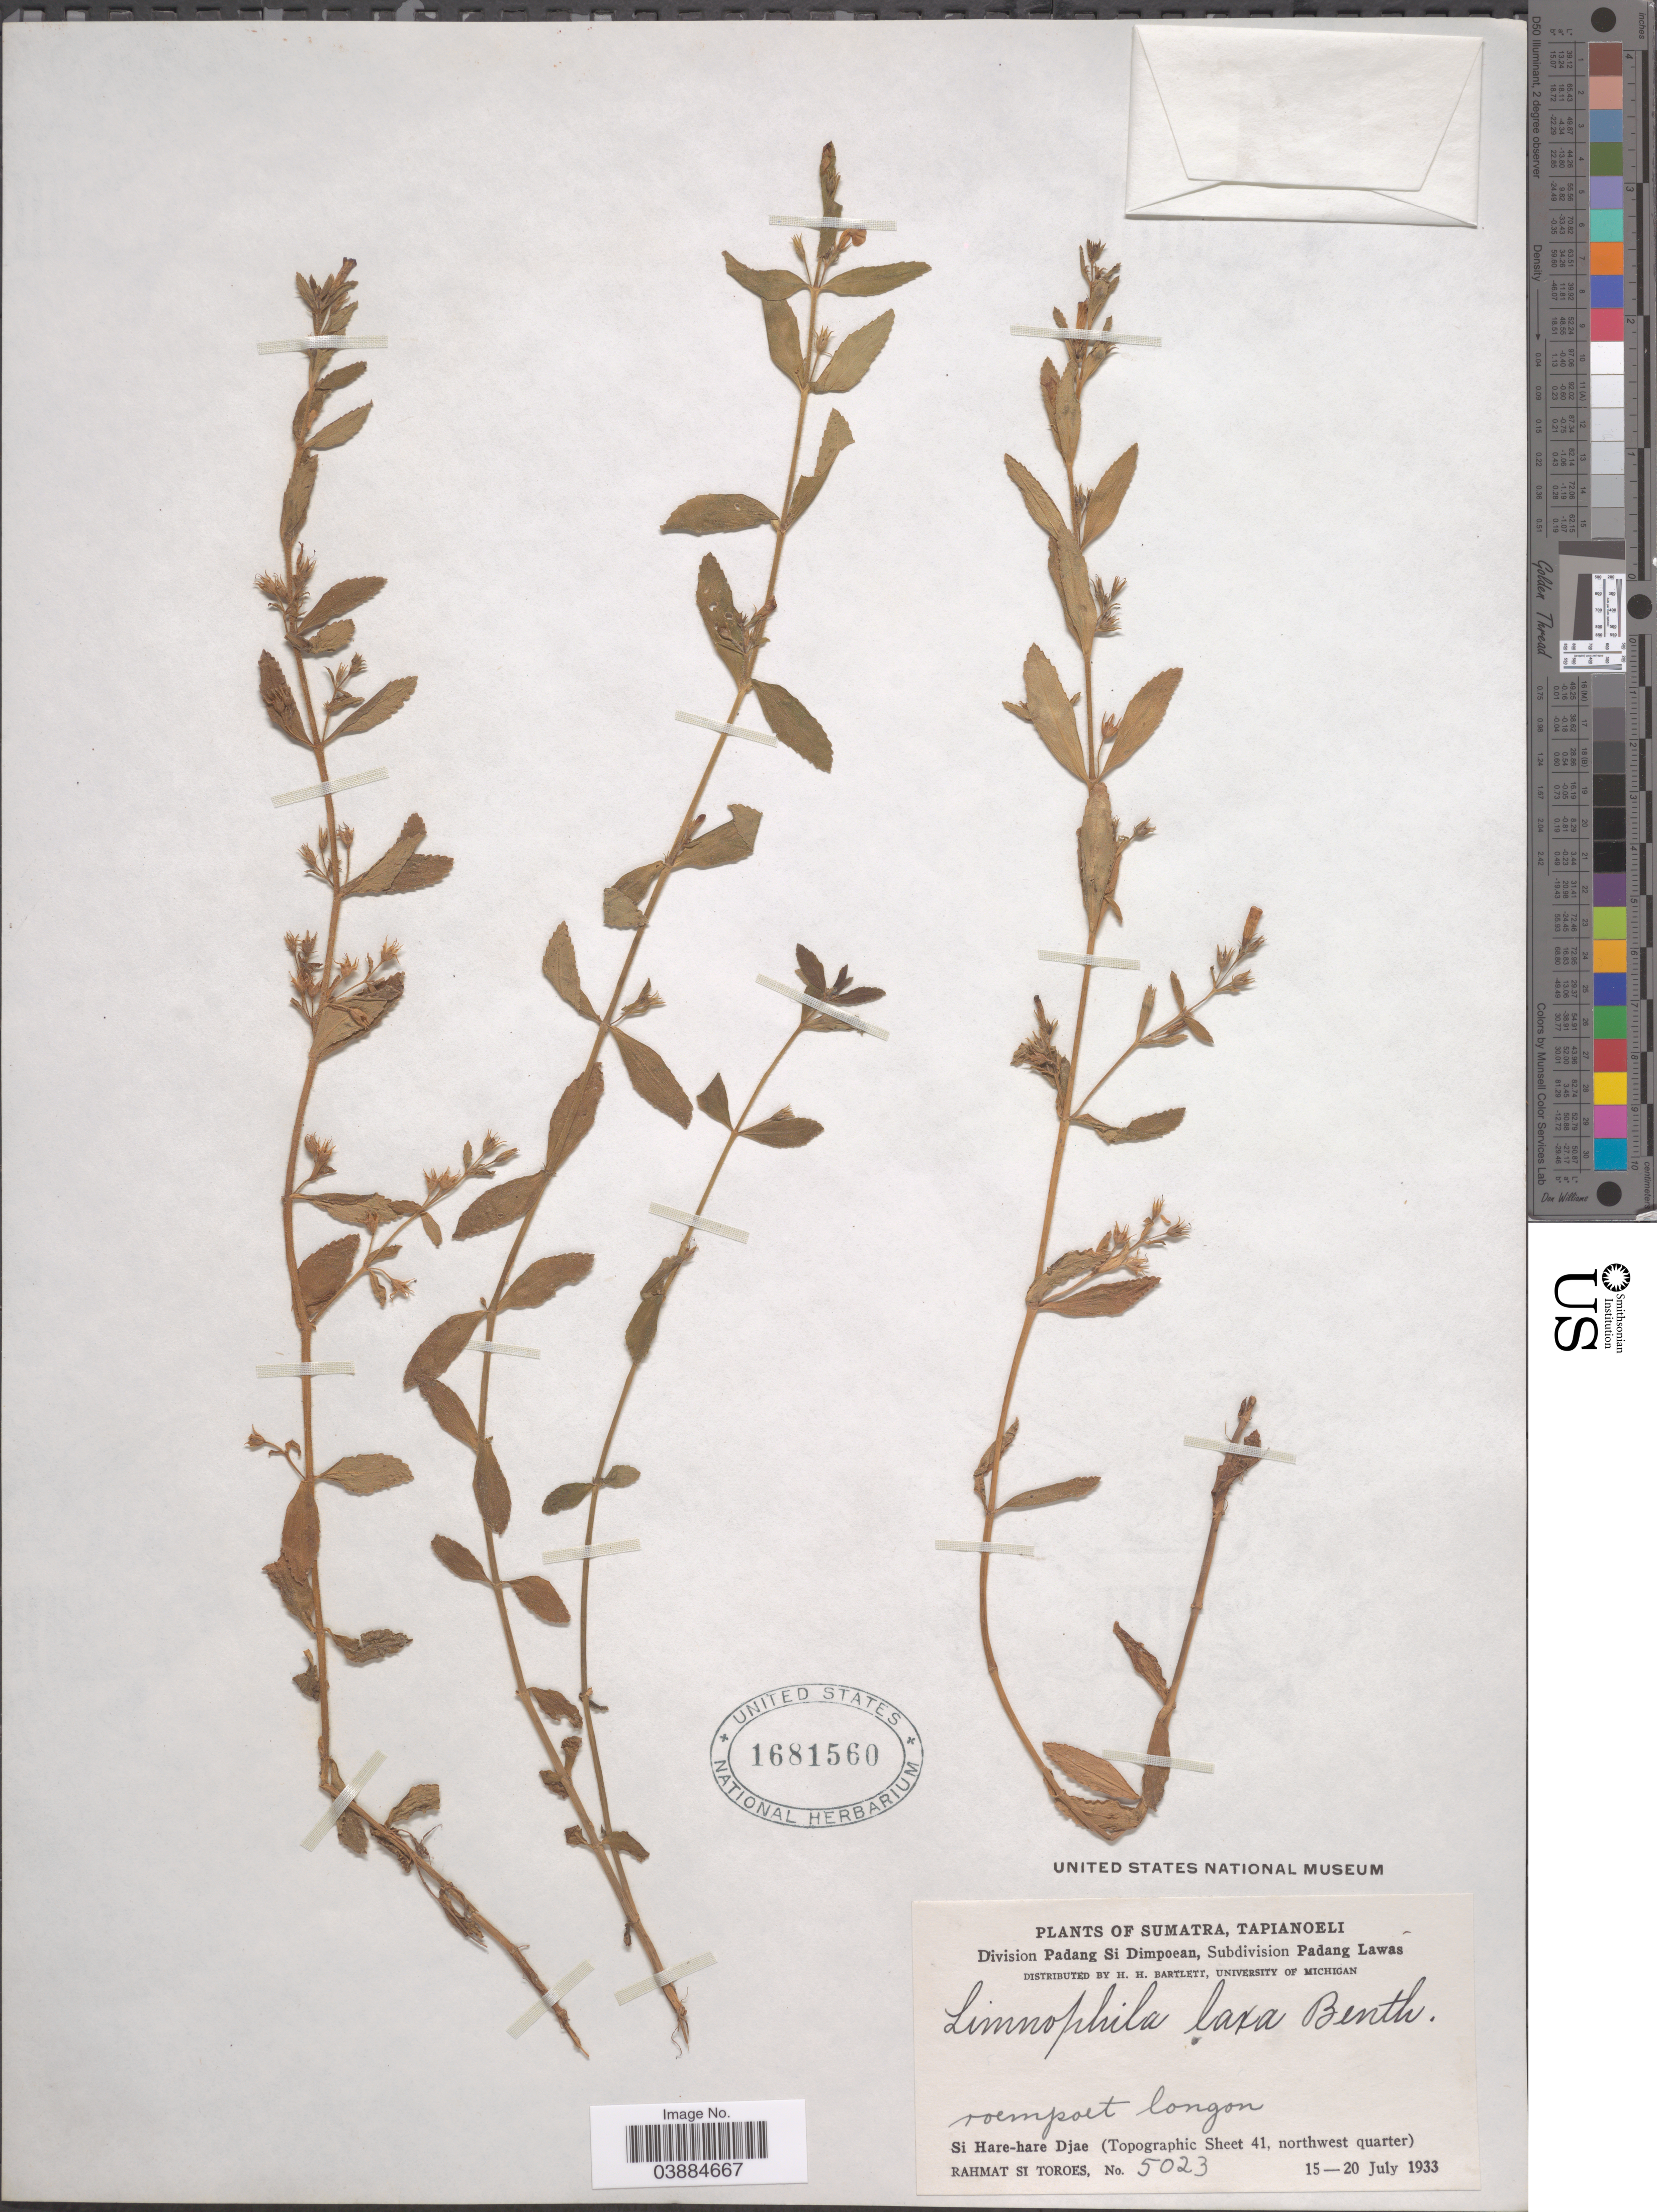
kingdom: Plantae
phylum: Tracheophyta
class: Magnoliopsida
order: Lamiales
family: Plantaginaceae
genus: Limnophila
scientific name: Limnophila laxa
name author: Benth.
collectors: Rahmat Si Boeea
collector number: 5023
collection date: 1933-07-15/1933-07-20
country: Indonesia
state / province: Sumatra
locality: Tapianoeli. Division Padang Si Dimpoean, Subdivision Padang Lawas. Si Hare-hare Djae (Topographic Sheet 41, northwest quarter).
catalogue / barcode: US 1681560